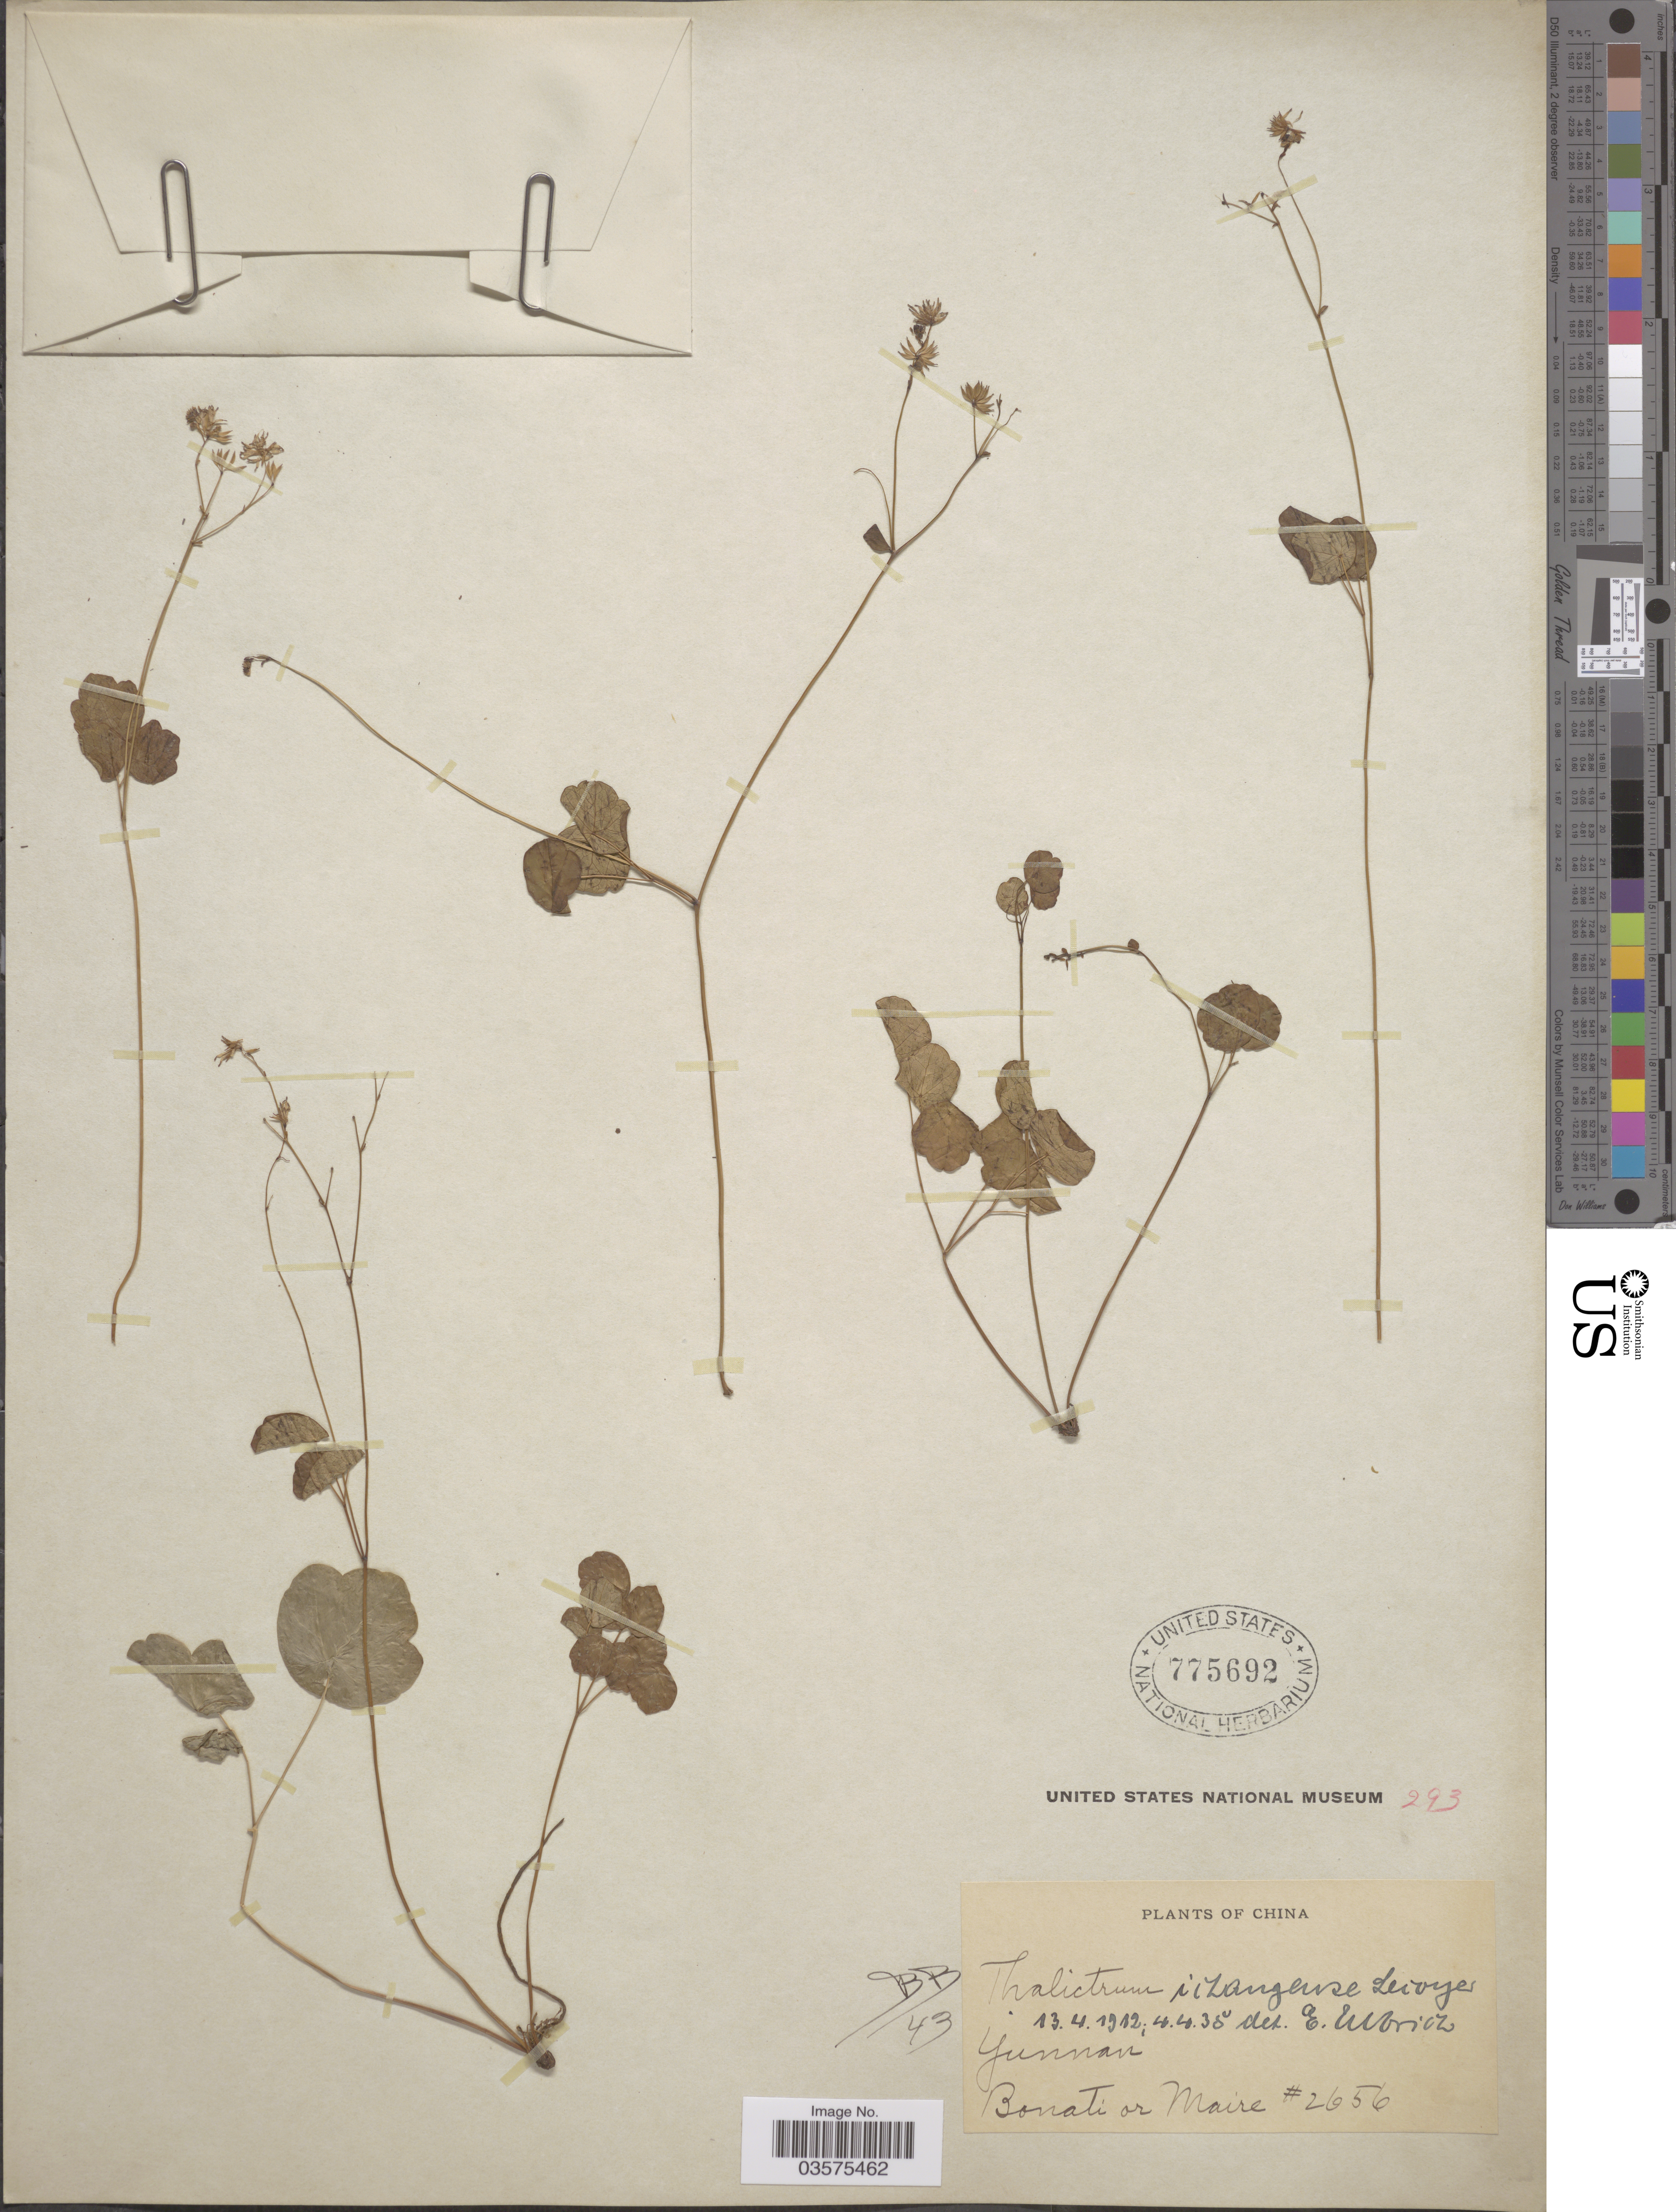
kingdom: Plantae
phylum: Tracheophyta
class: Magnoliopsida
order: Ranunculales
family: Ranunculaceae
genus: Thalictrum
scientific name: Thalictrum ichangense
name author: Lecoy. ex Oliv.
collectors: -. Bonati & Maire, --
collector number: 2656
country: China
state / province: Yunnan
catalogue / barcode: US 775692